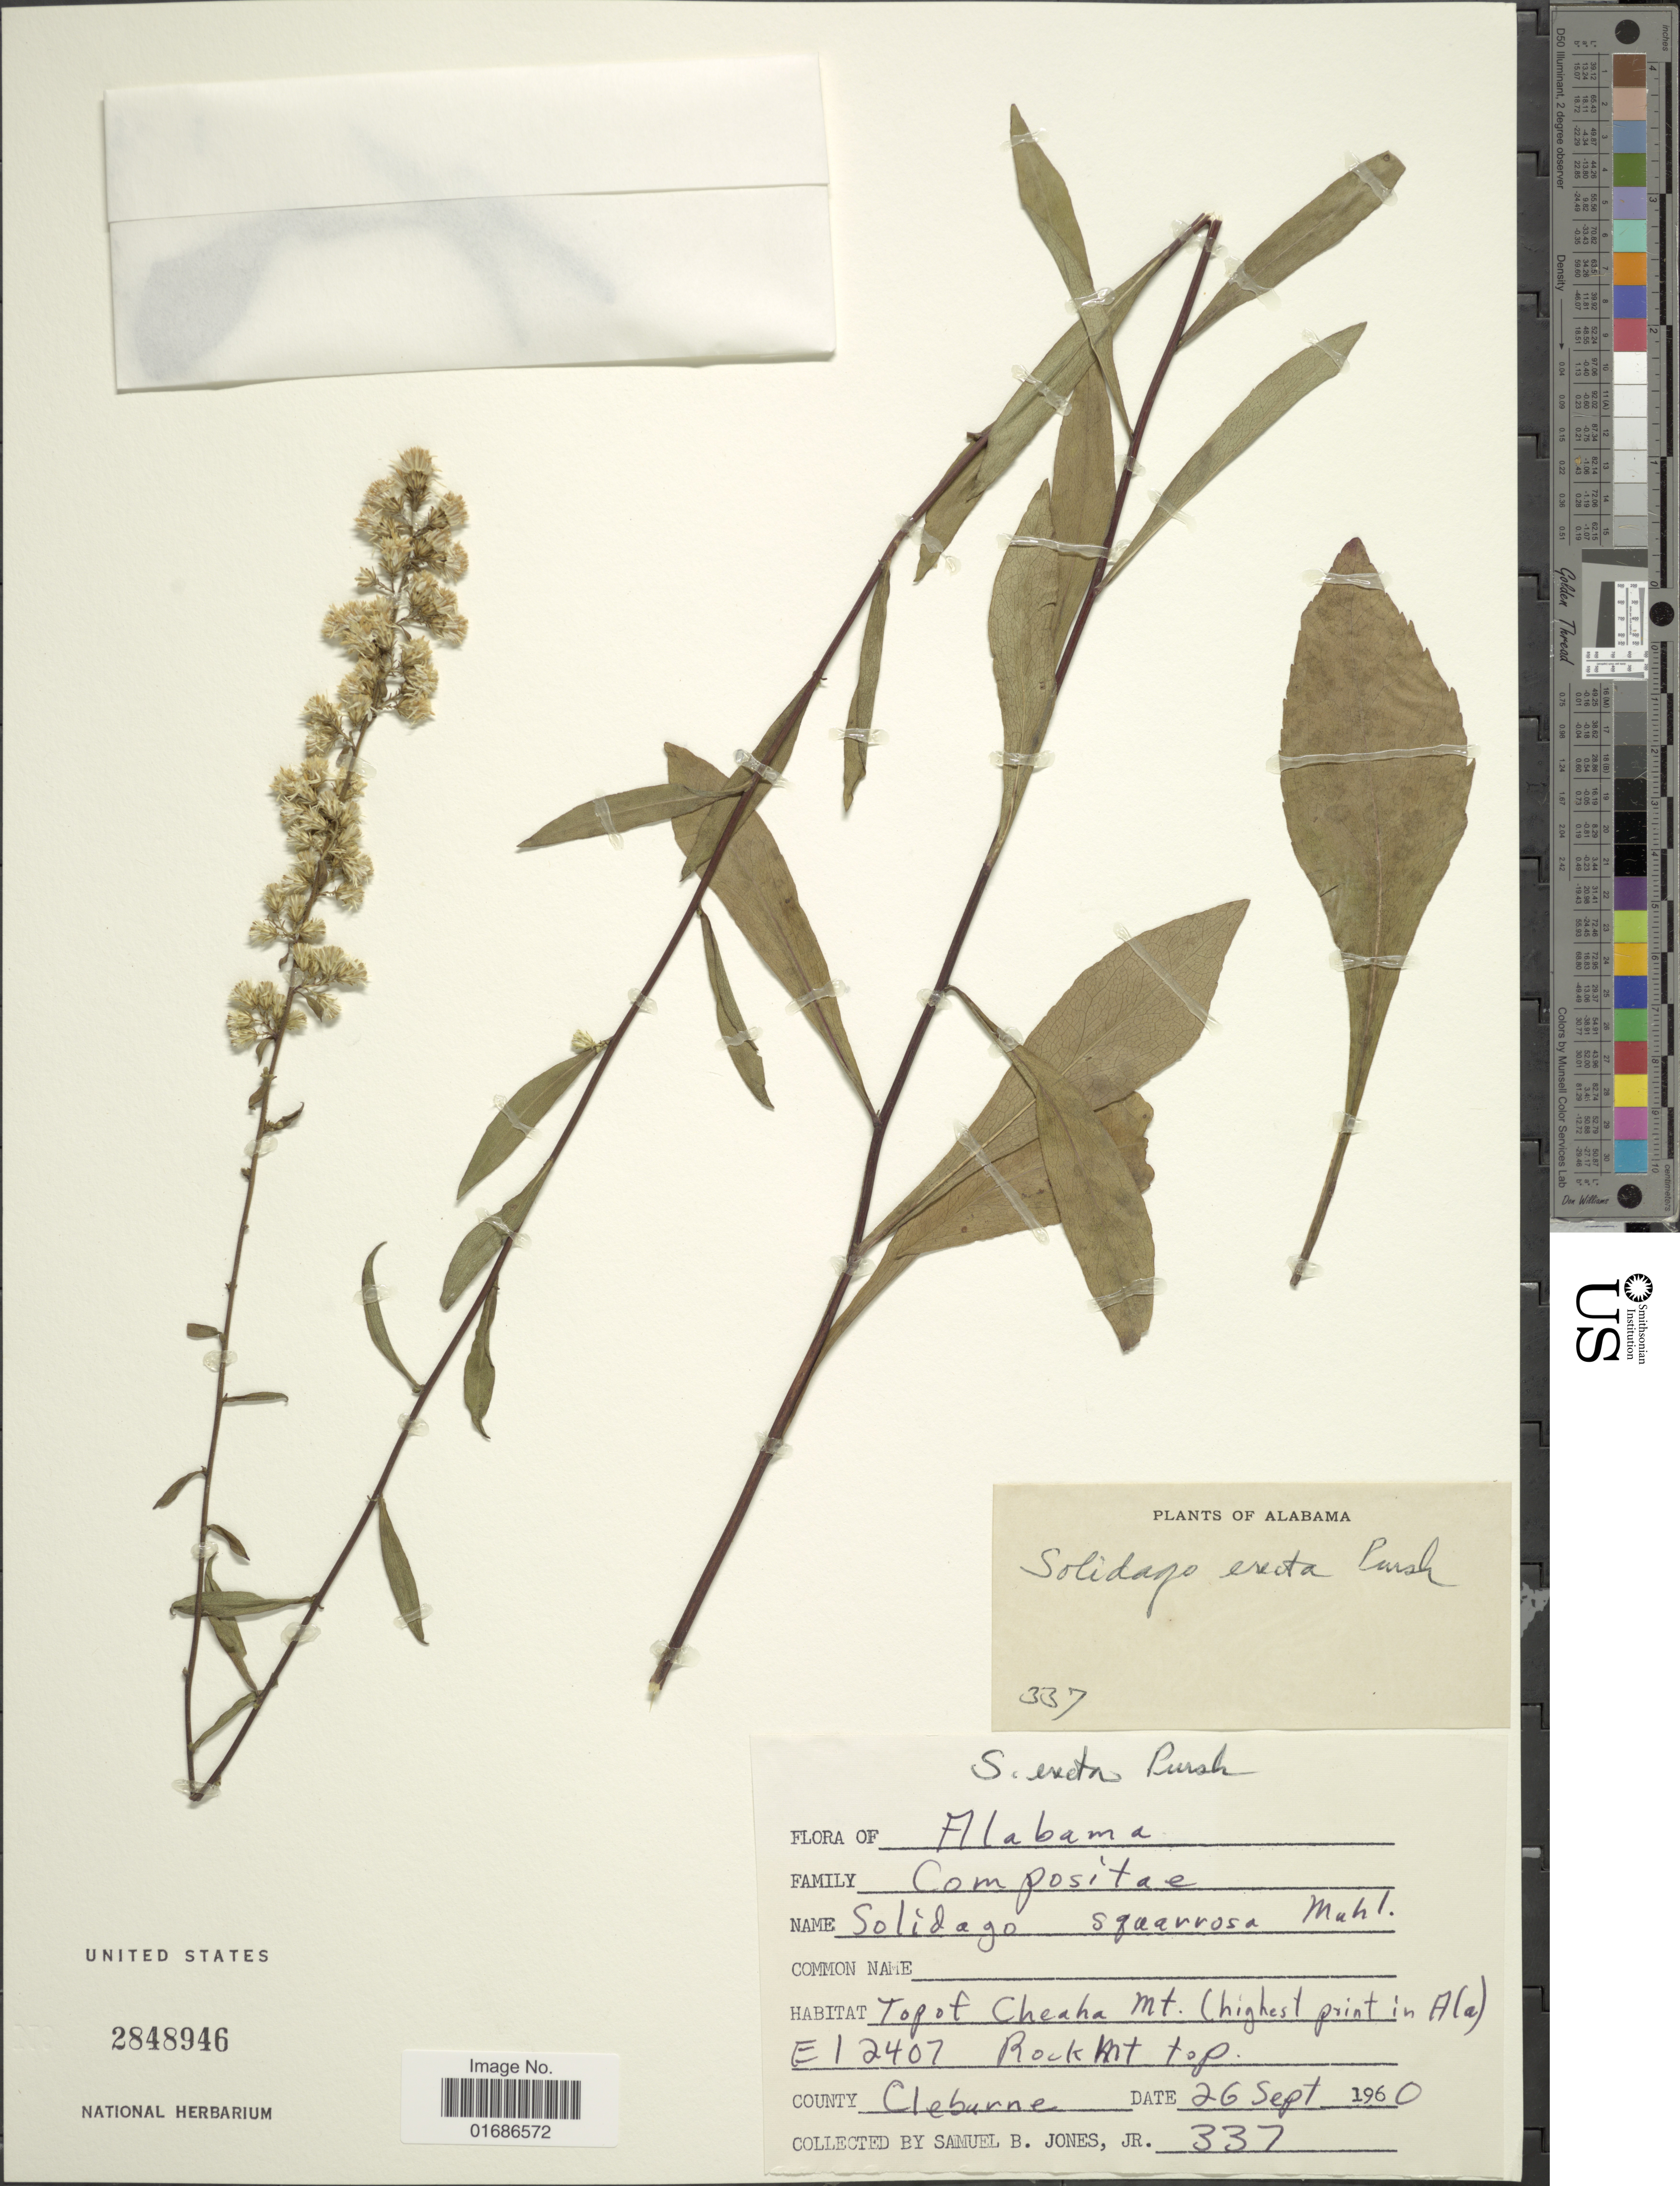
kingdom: Plantae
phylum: Tracheophyta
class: Magnoliopsida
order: Asterales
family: Asteraceae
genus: Solidago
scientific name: Solidago erecta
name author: Pursh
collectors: S. B. Jones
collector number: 337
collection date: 1960-09-26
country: United States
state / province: Alabama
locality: Top of Cheaha Mt (highest point in Ala) E 12407 Rock Mt Top, County Cleburne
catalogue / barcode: US 2848946